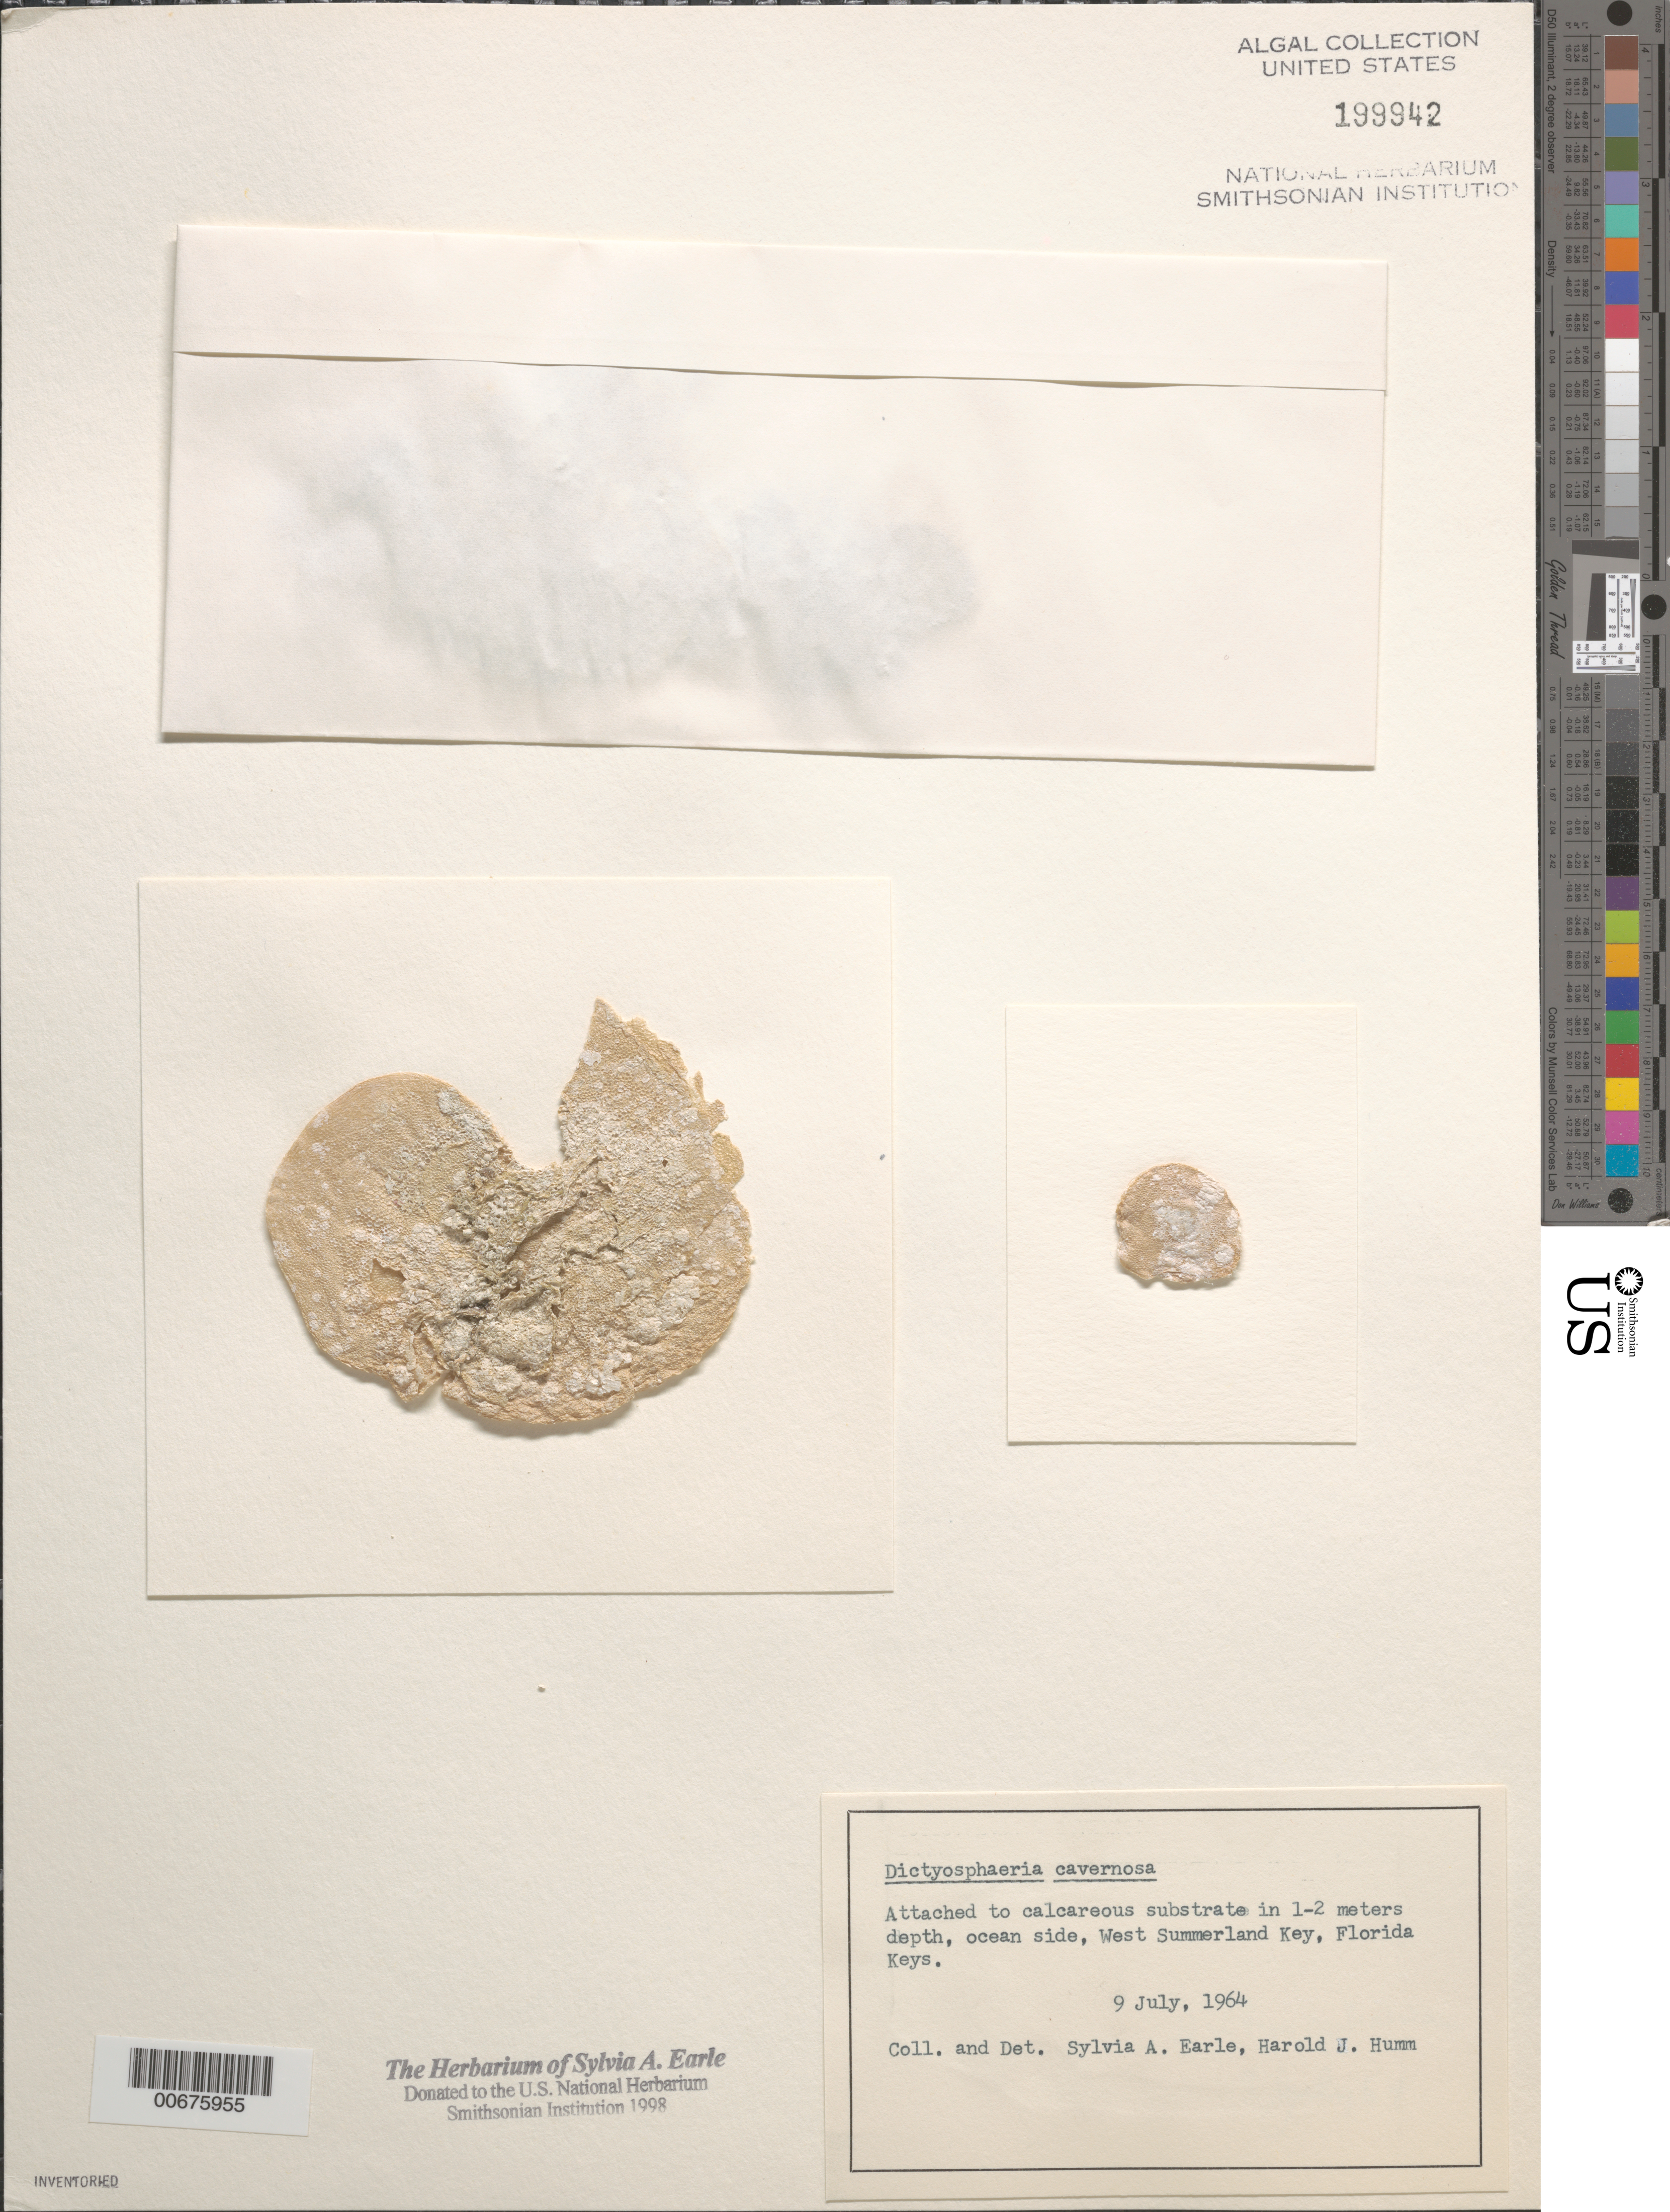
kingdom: Plantae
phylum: Chlorophyta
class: Ulvophyceae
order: Siphonocladales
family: Siphonocladaceae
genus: Dictyosphaeria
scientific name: Dictyosphaeria cavernosa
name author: (Forssk.) Børgesen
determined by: Humm, Harold J.; Earle, S. A.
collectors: S. A. Earle & H. J. Humm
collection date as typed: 09 Jul 1964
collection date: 1964-07-09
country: United States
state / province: Florida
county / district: Monroe County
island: West Summerland Key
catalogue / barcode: US 199942